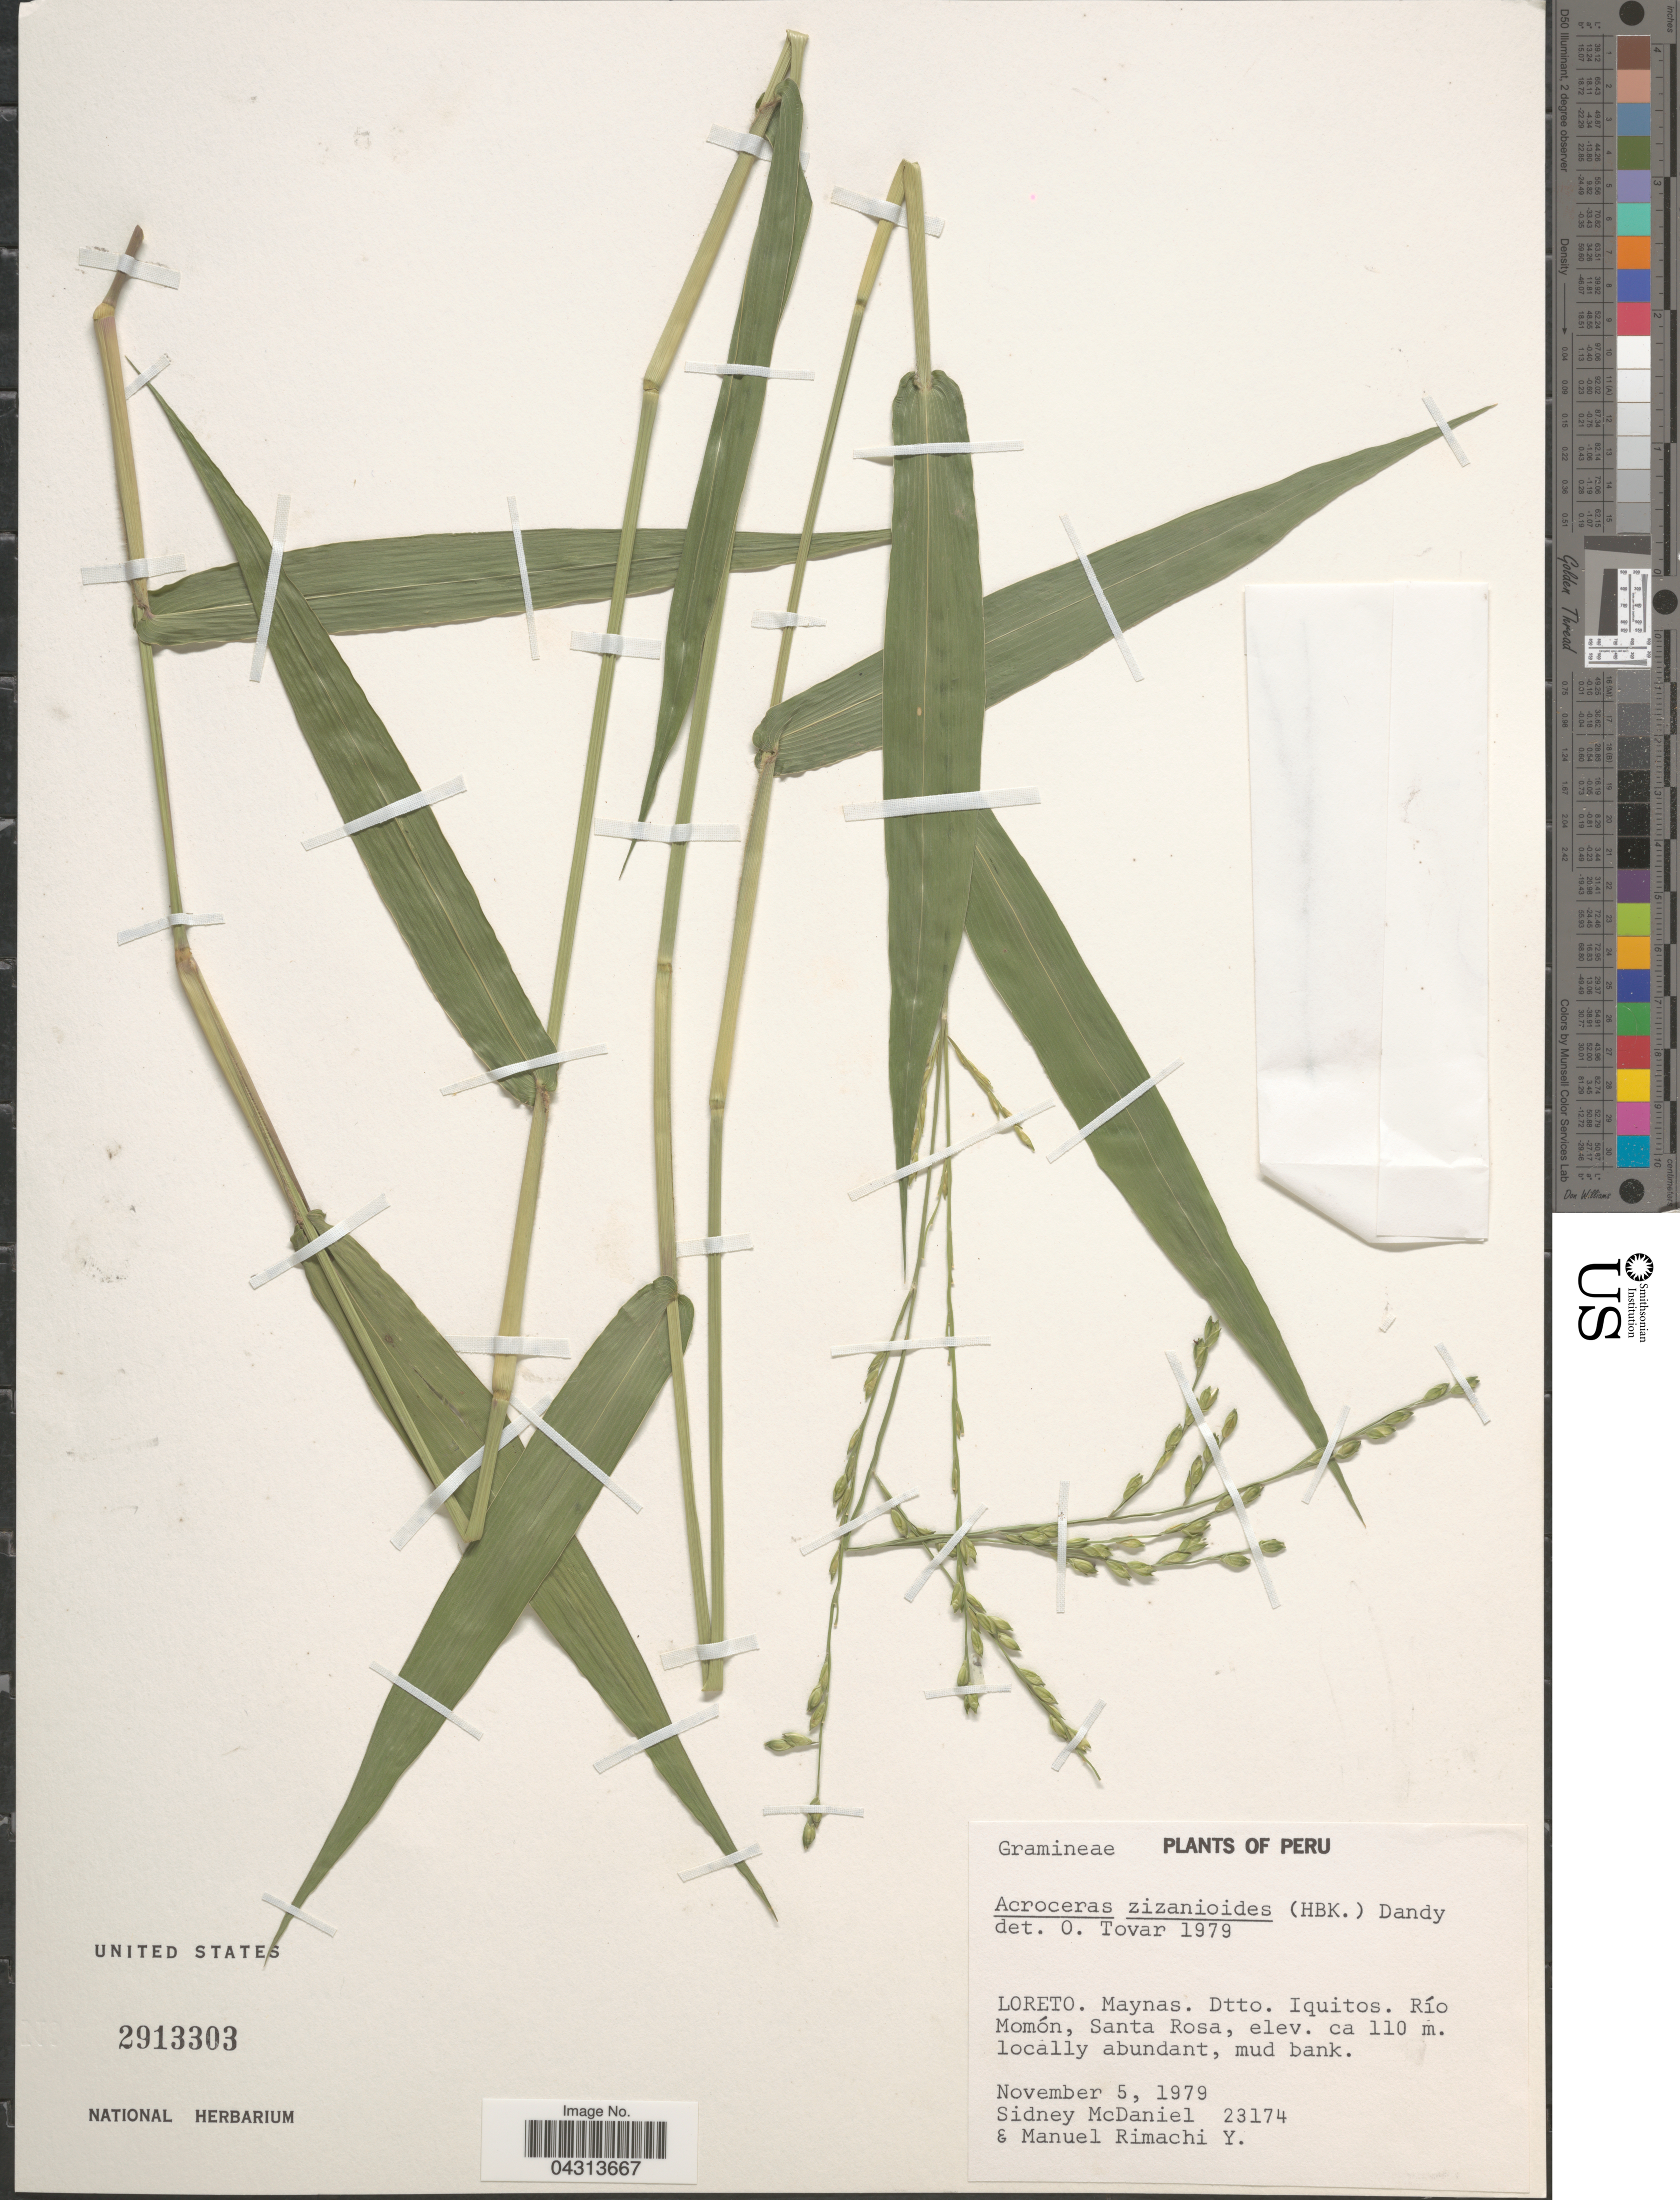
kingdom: Plantae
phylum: Tracheophyta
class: Liliopsida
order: Poales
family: Poaceae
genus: Acroceras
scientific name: Acroceras zizanioides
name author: (Kunth) Dandy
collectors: S. McDaniel & M. Rimachi Y.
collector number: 23174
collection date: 1979-11-05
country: Peru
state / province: Loreto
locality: Maynas. Dtto. Iquitos. Río Momón, Santa Rosa.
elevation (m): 110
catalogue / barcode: US 2913303